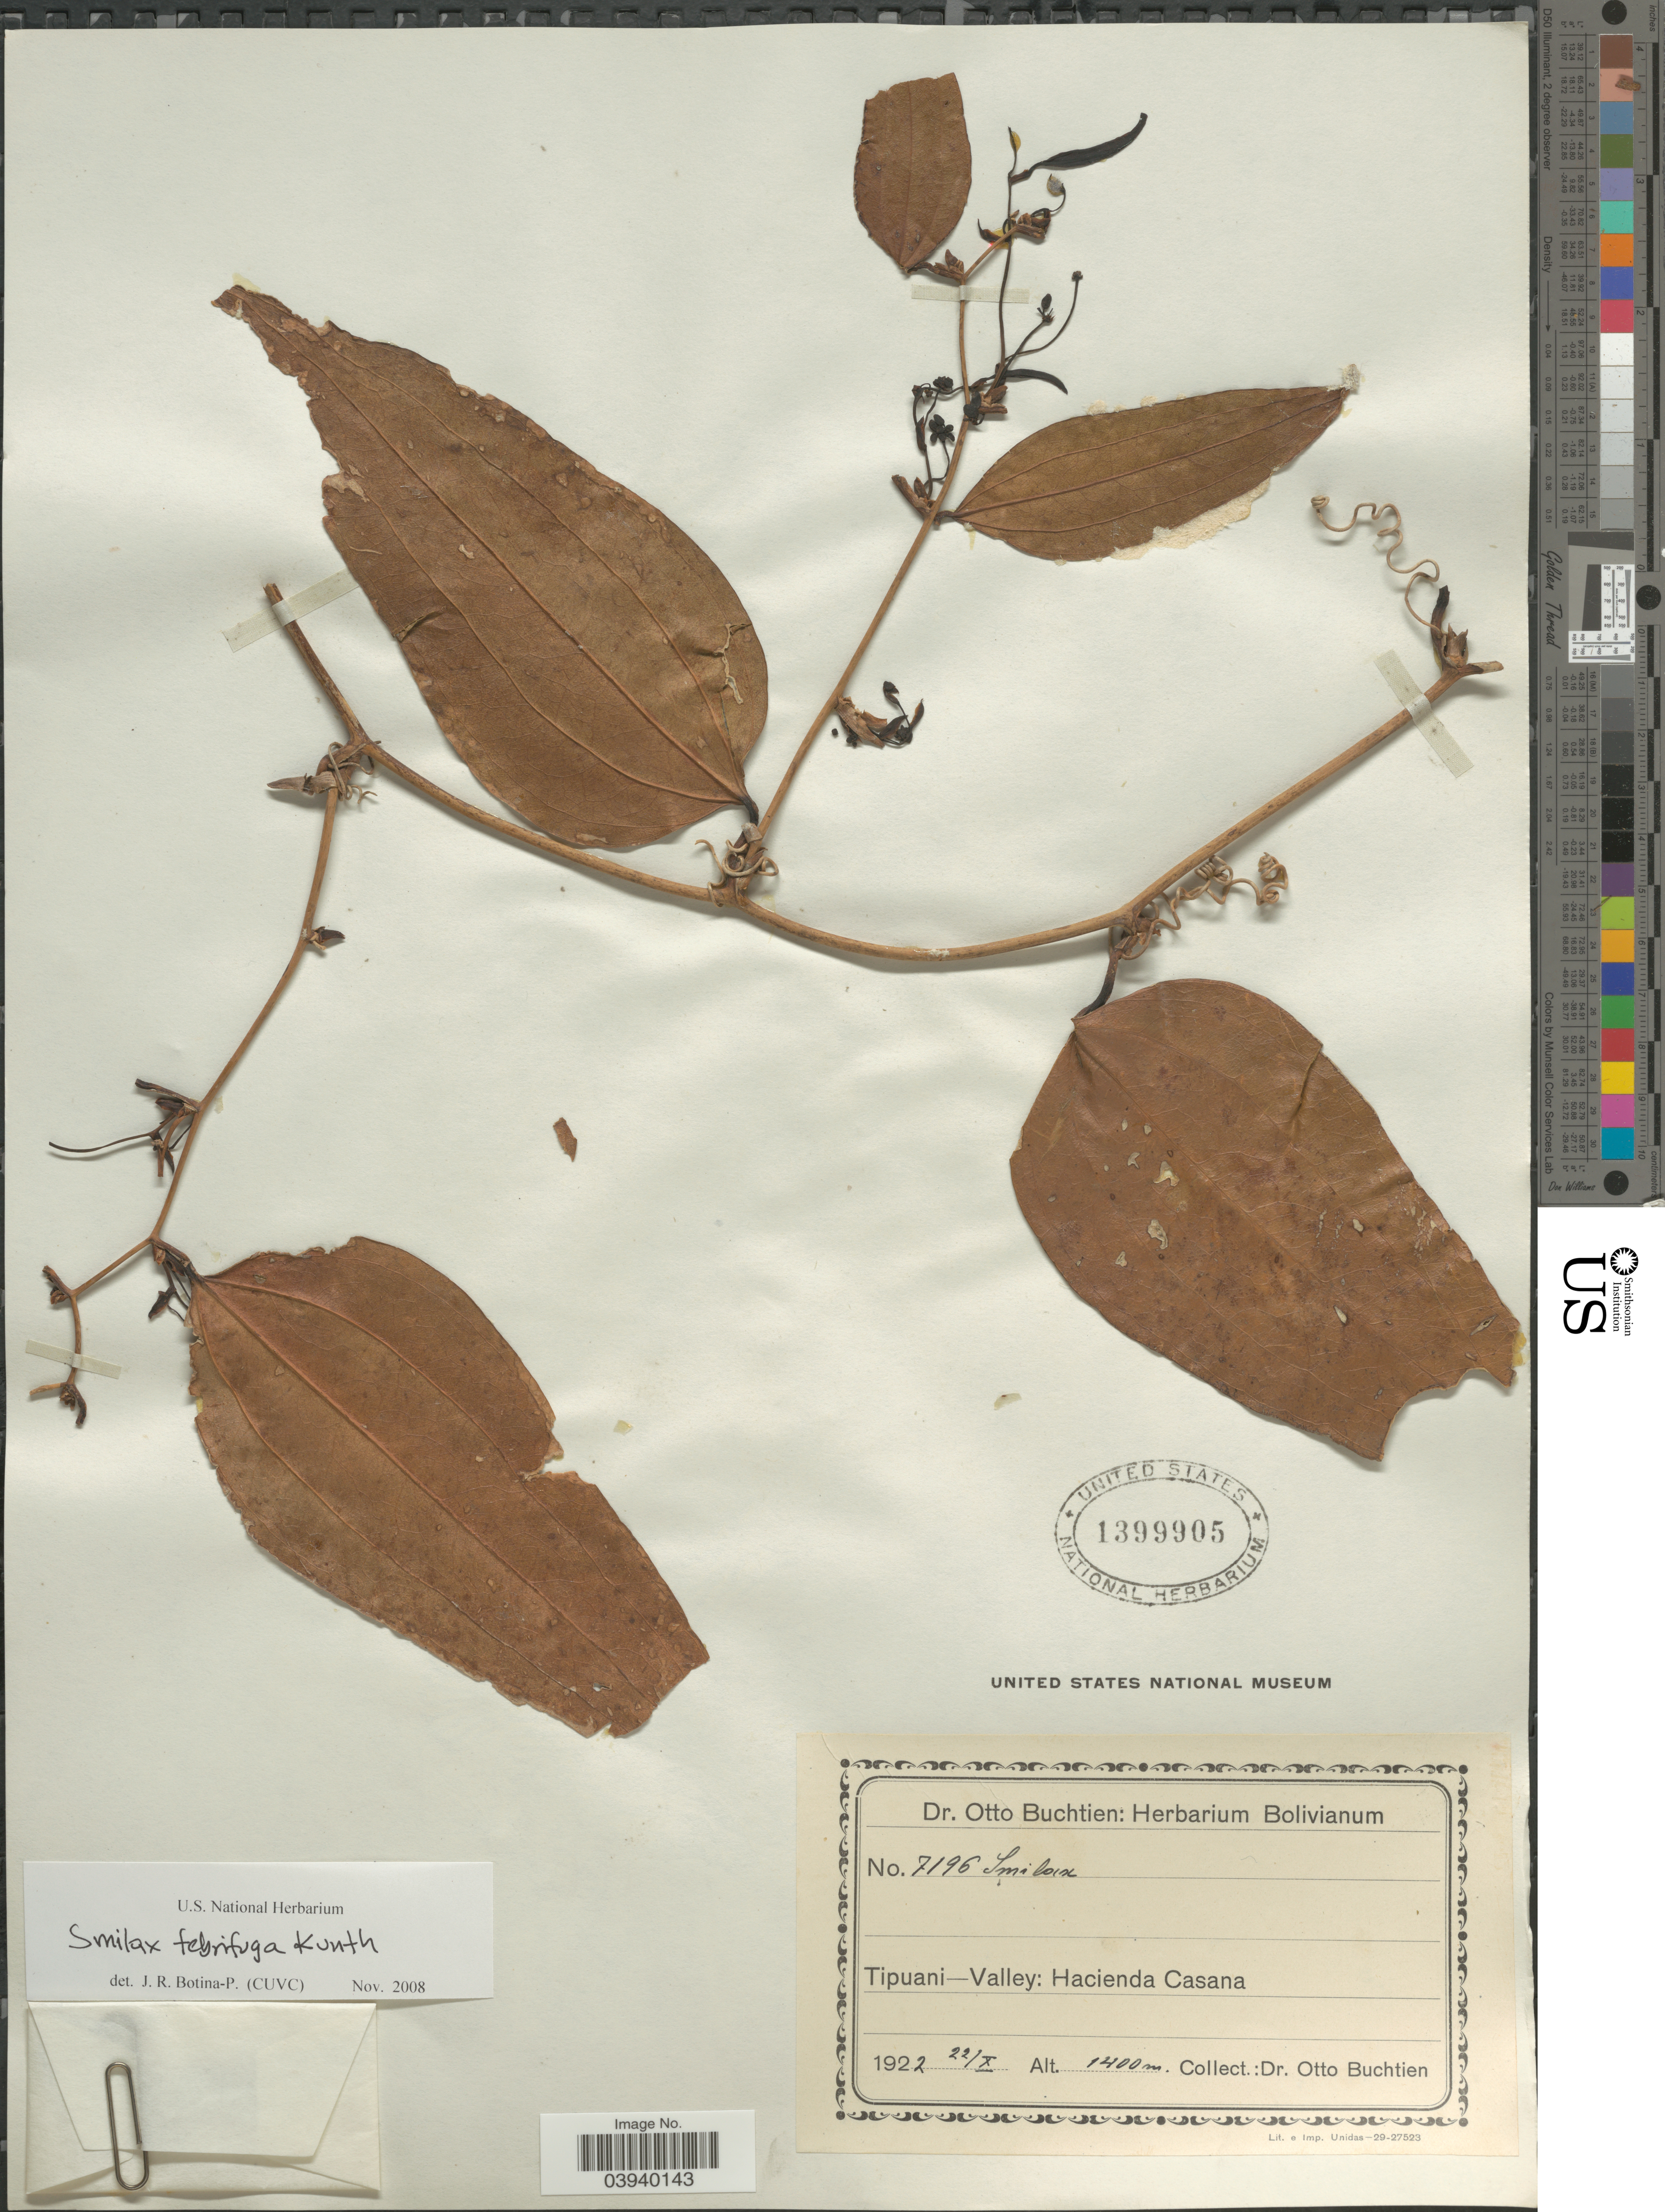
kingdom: Plantae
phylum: Tracheophyta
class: Liliopsida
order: Liliales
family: Smilacaceae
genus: Smilax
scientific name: Smilax febrifuga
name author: Kunth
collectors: O. Buchtien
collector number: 7196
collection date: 1922-10-22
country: Bolivia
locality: Tipuani-Valley: Hacienda Casana.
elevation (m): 1400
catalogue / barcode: US 1399905